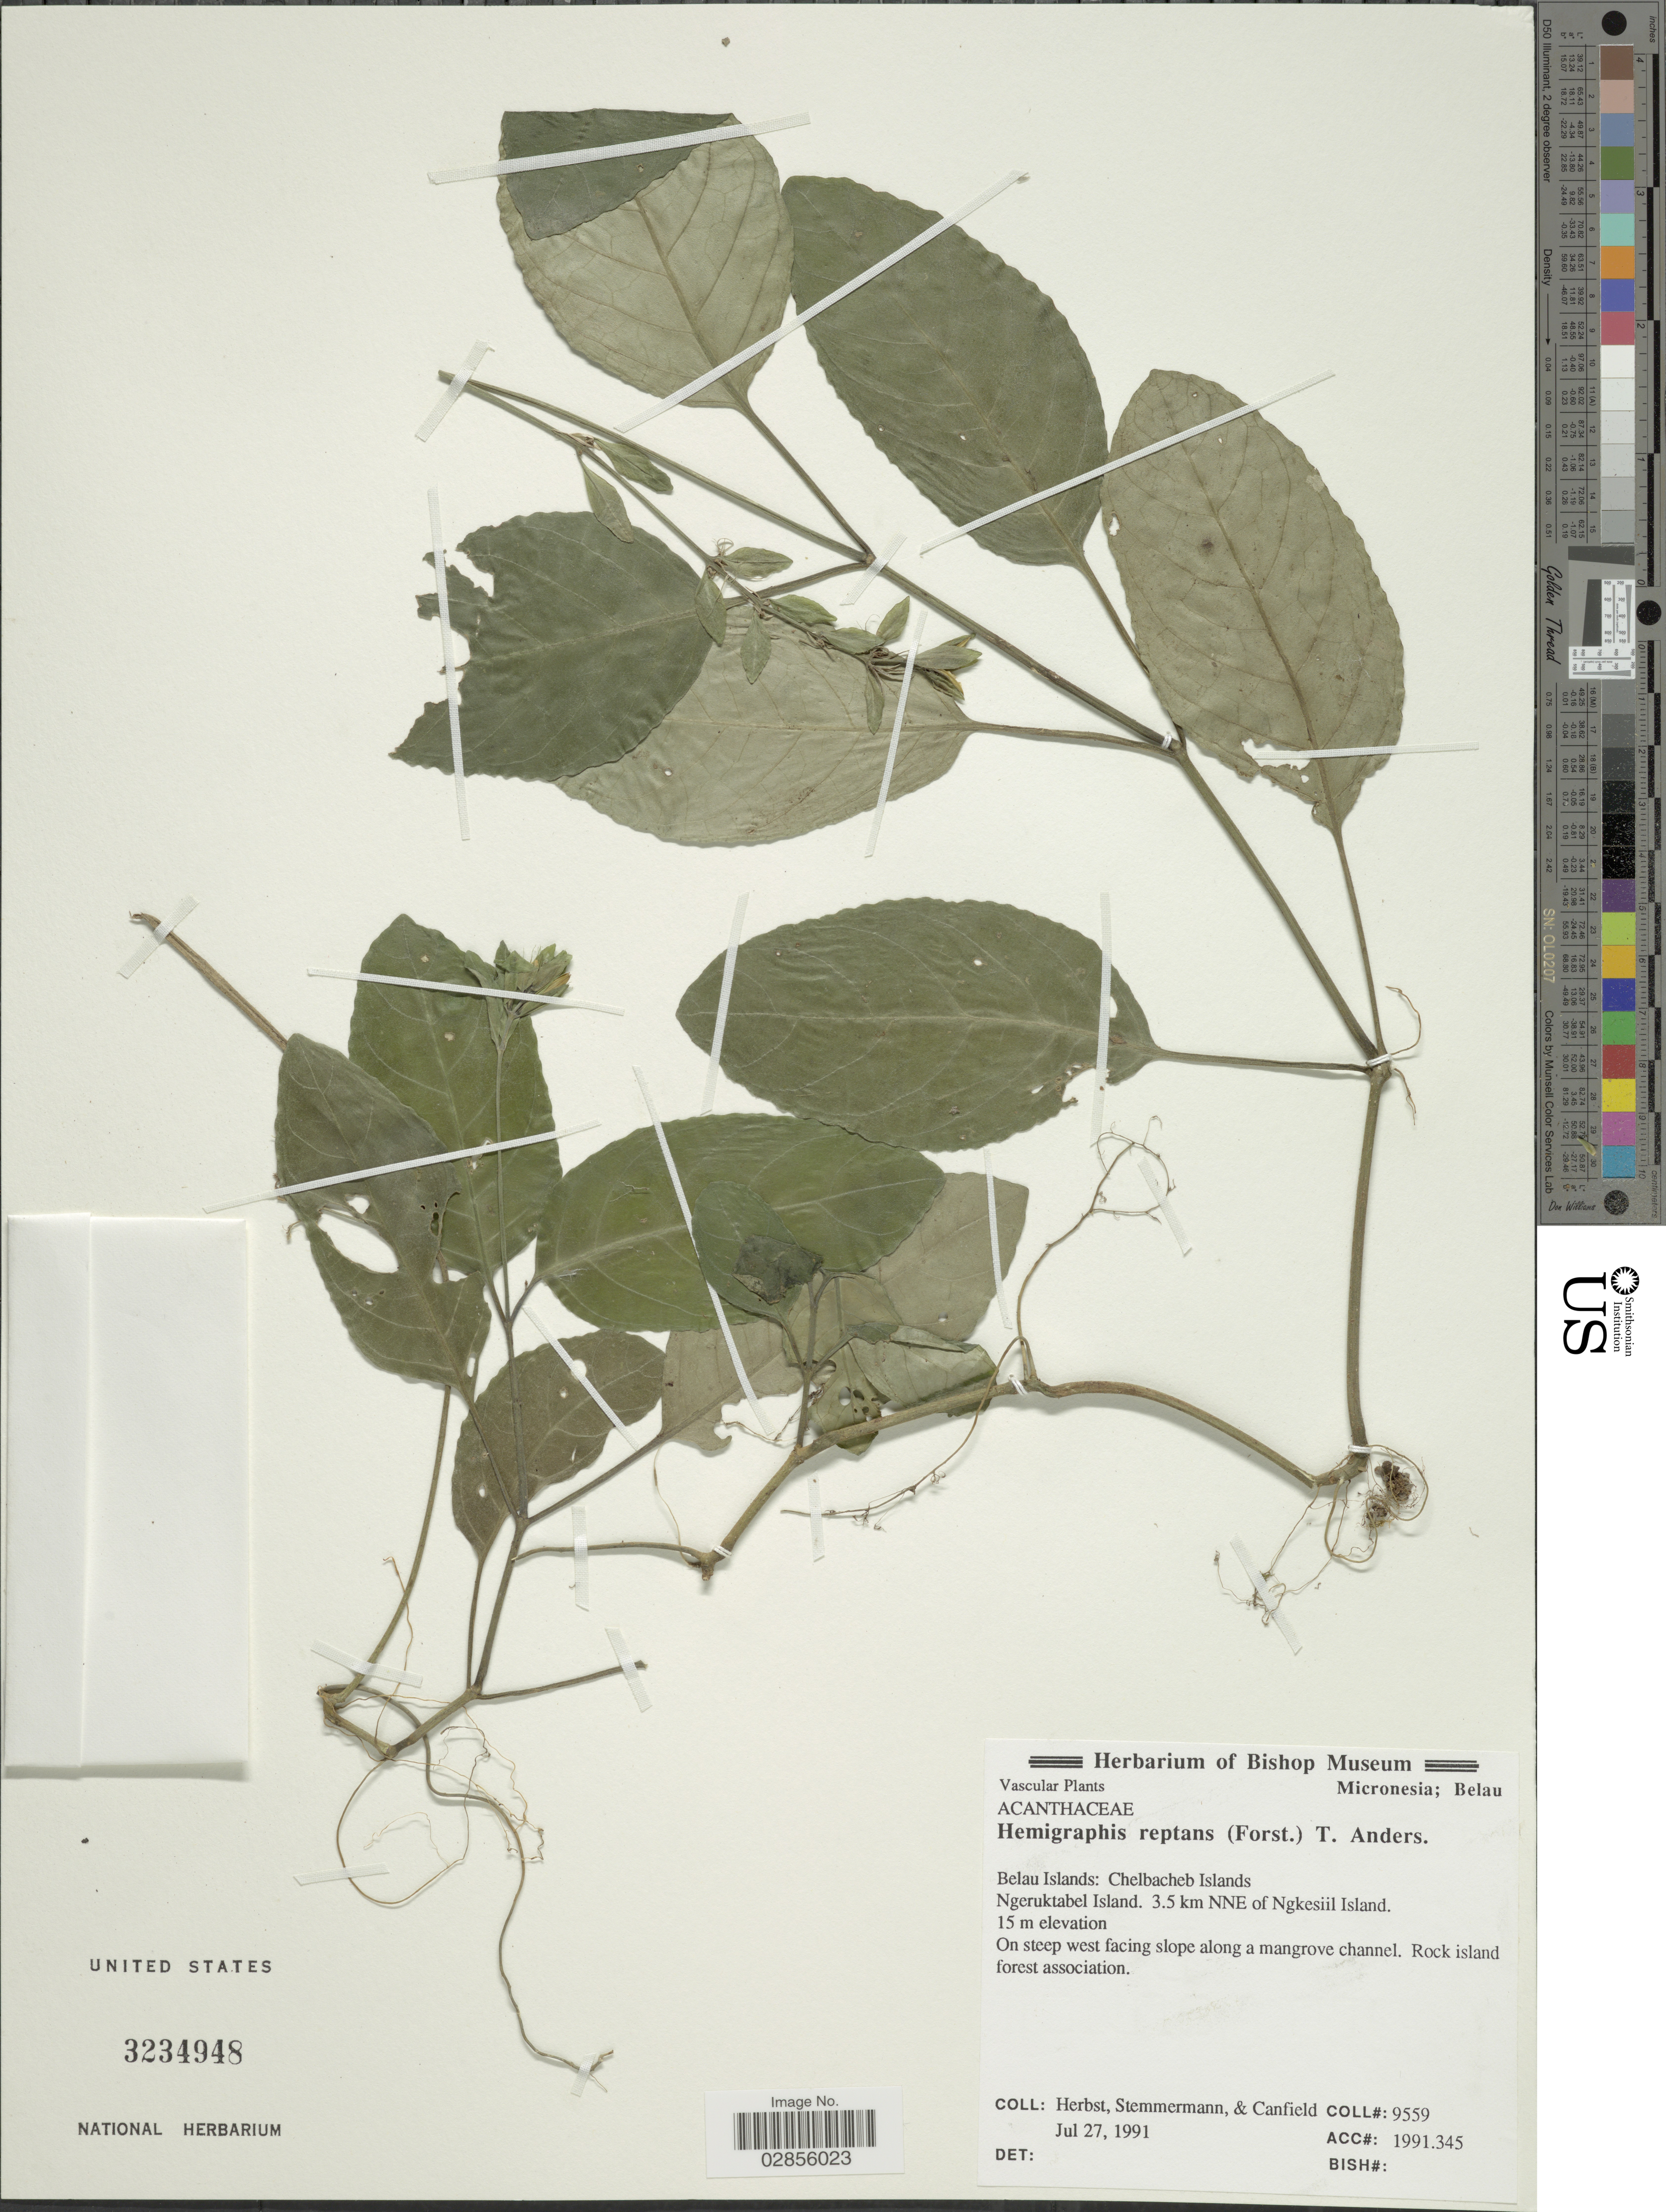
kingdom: Plantae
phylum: Tracheophyta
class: Magnoliopsida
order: Lamiales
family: Acanthaceae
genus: Strobilanthes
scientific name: Strobilanthes reptans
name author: (G. Forst.) Moylan ex Y.F. Deng & J.R.I. Wood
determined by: Wagner, W. L., (BOT), Smithsonian Institution - National Museum of Natural History (UNITED STATES)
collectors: -. Herbst, -. Stemmermann & -. Canfield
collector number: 9559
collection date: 1991-07-27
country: Palau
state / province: Koror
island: Ngeruktabel [Urukthapel]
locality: Belau Islands: Chelbacheb Islands. Ngeruktabel Island. 3.5 km NNE of Ngkesiil Island.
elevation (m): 15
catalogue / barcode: US 3234948